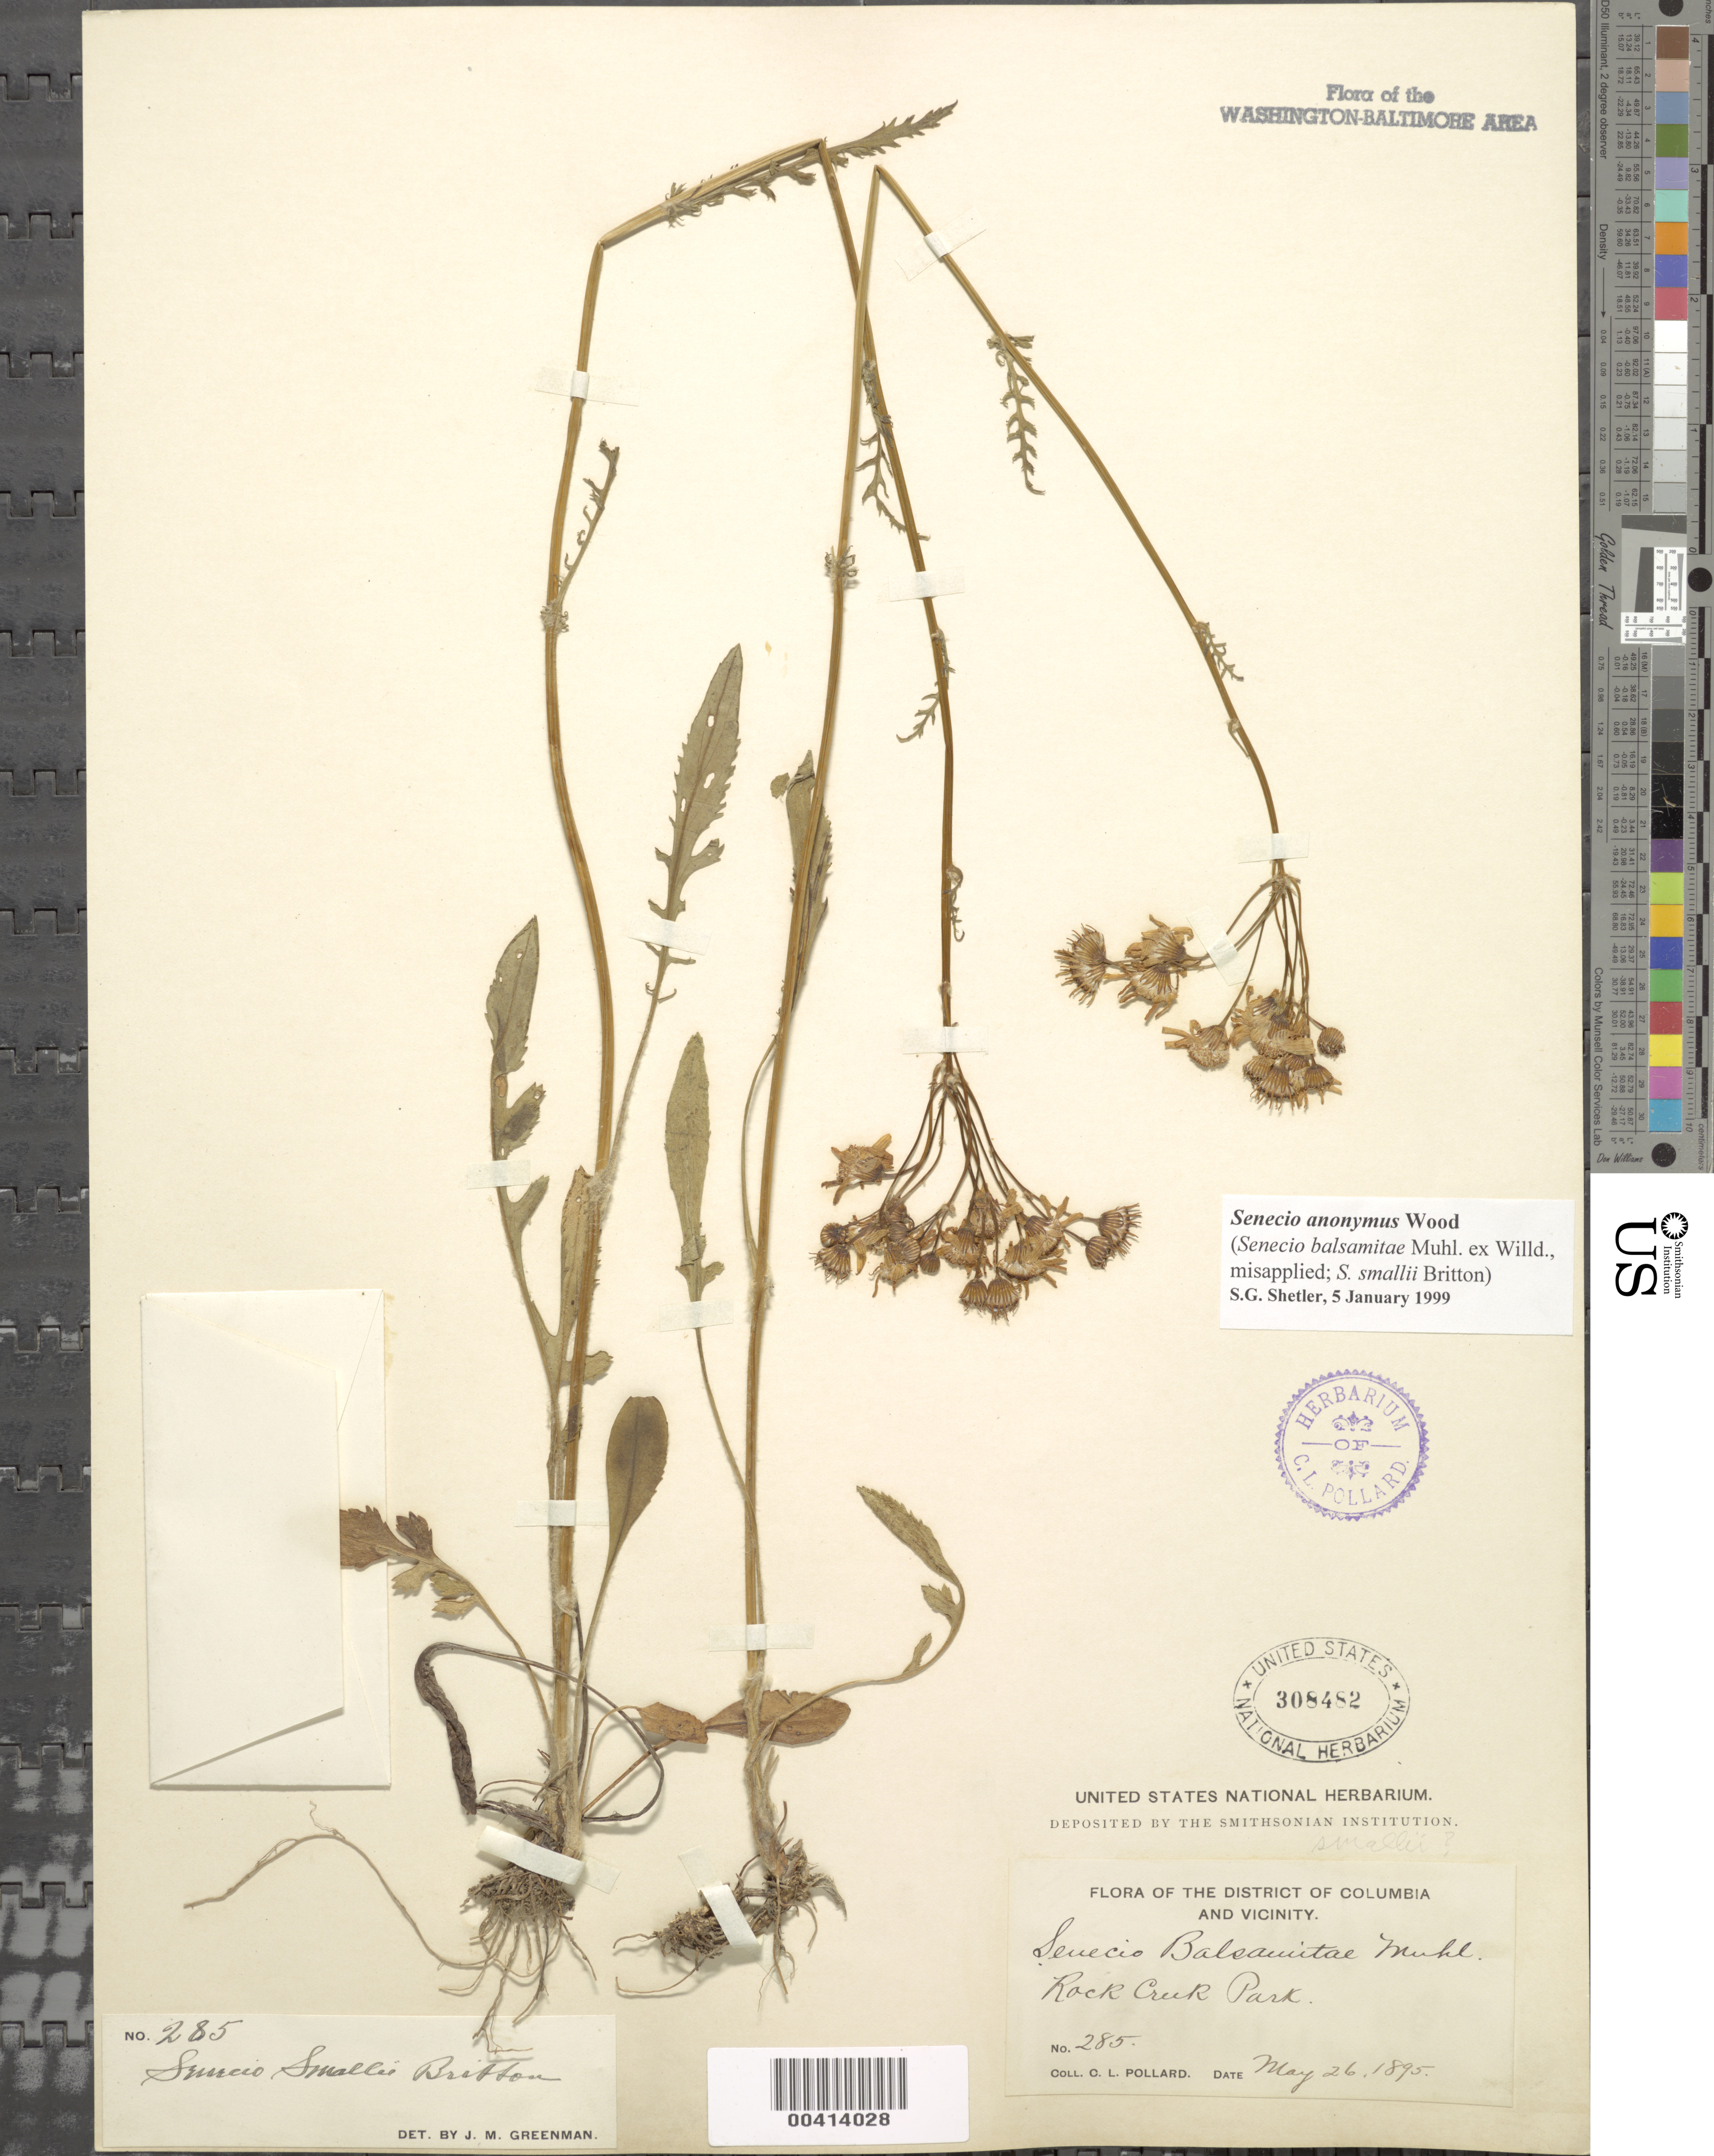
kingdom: Plantae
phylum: Tracheophyta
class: Magnoliopsida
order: Asterales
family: Asteraceae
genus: Packera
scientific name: Packera anonyma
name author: (Alph. Wood) W.A. Weber & Á. Löve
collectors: C. L. Pollard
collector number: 285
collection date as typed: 26 May 1895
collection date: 1895-05-26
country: United States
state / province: District of Columbia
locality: Rock Creek Park Rock Creek Park & vicinity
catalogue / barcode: US 308482